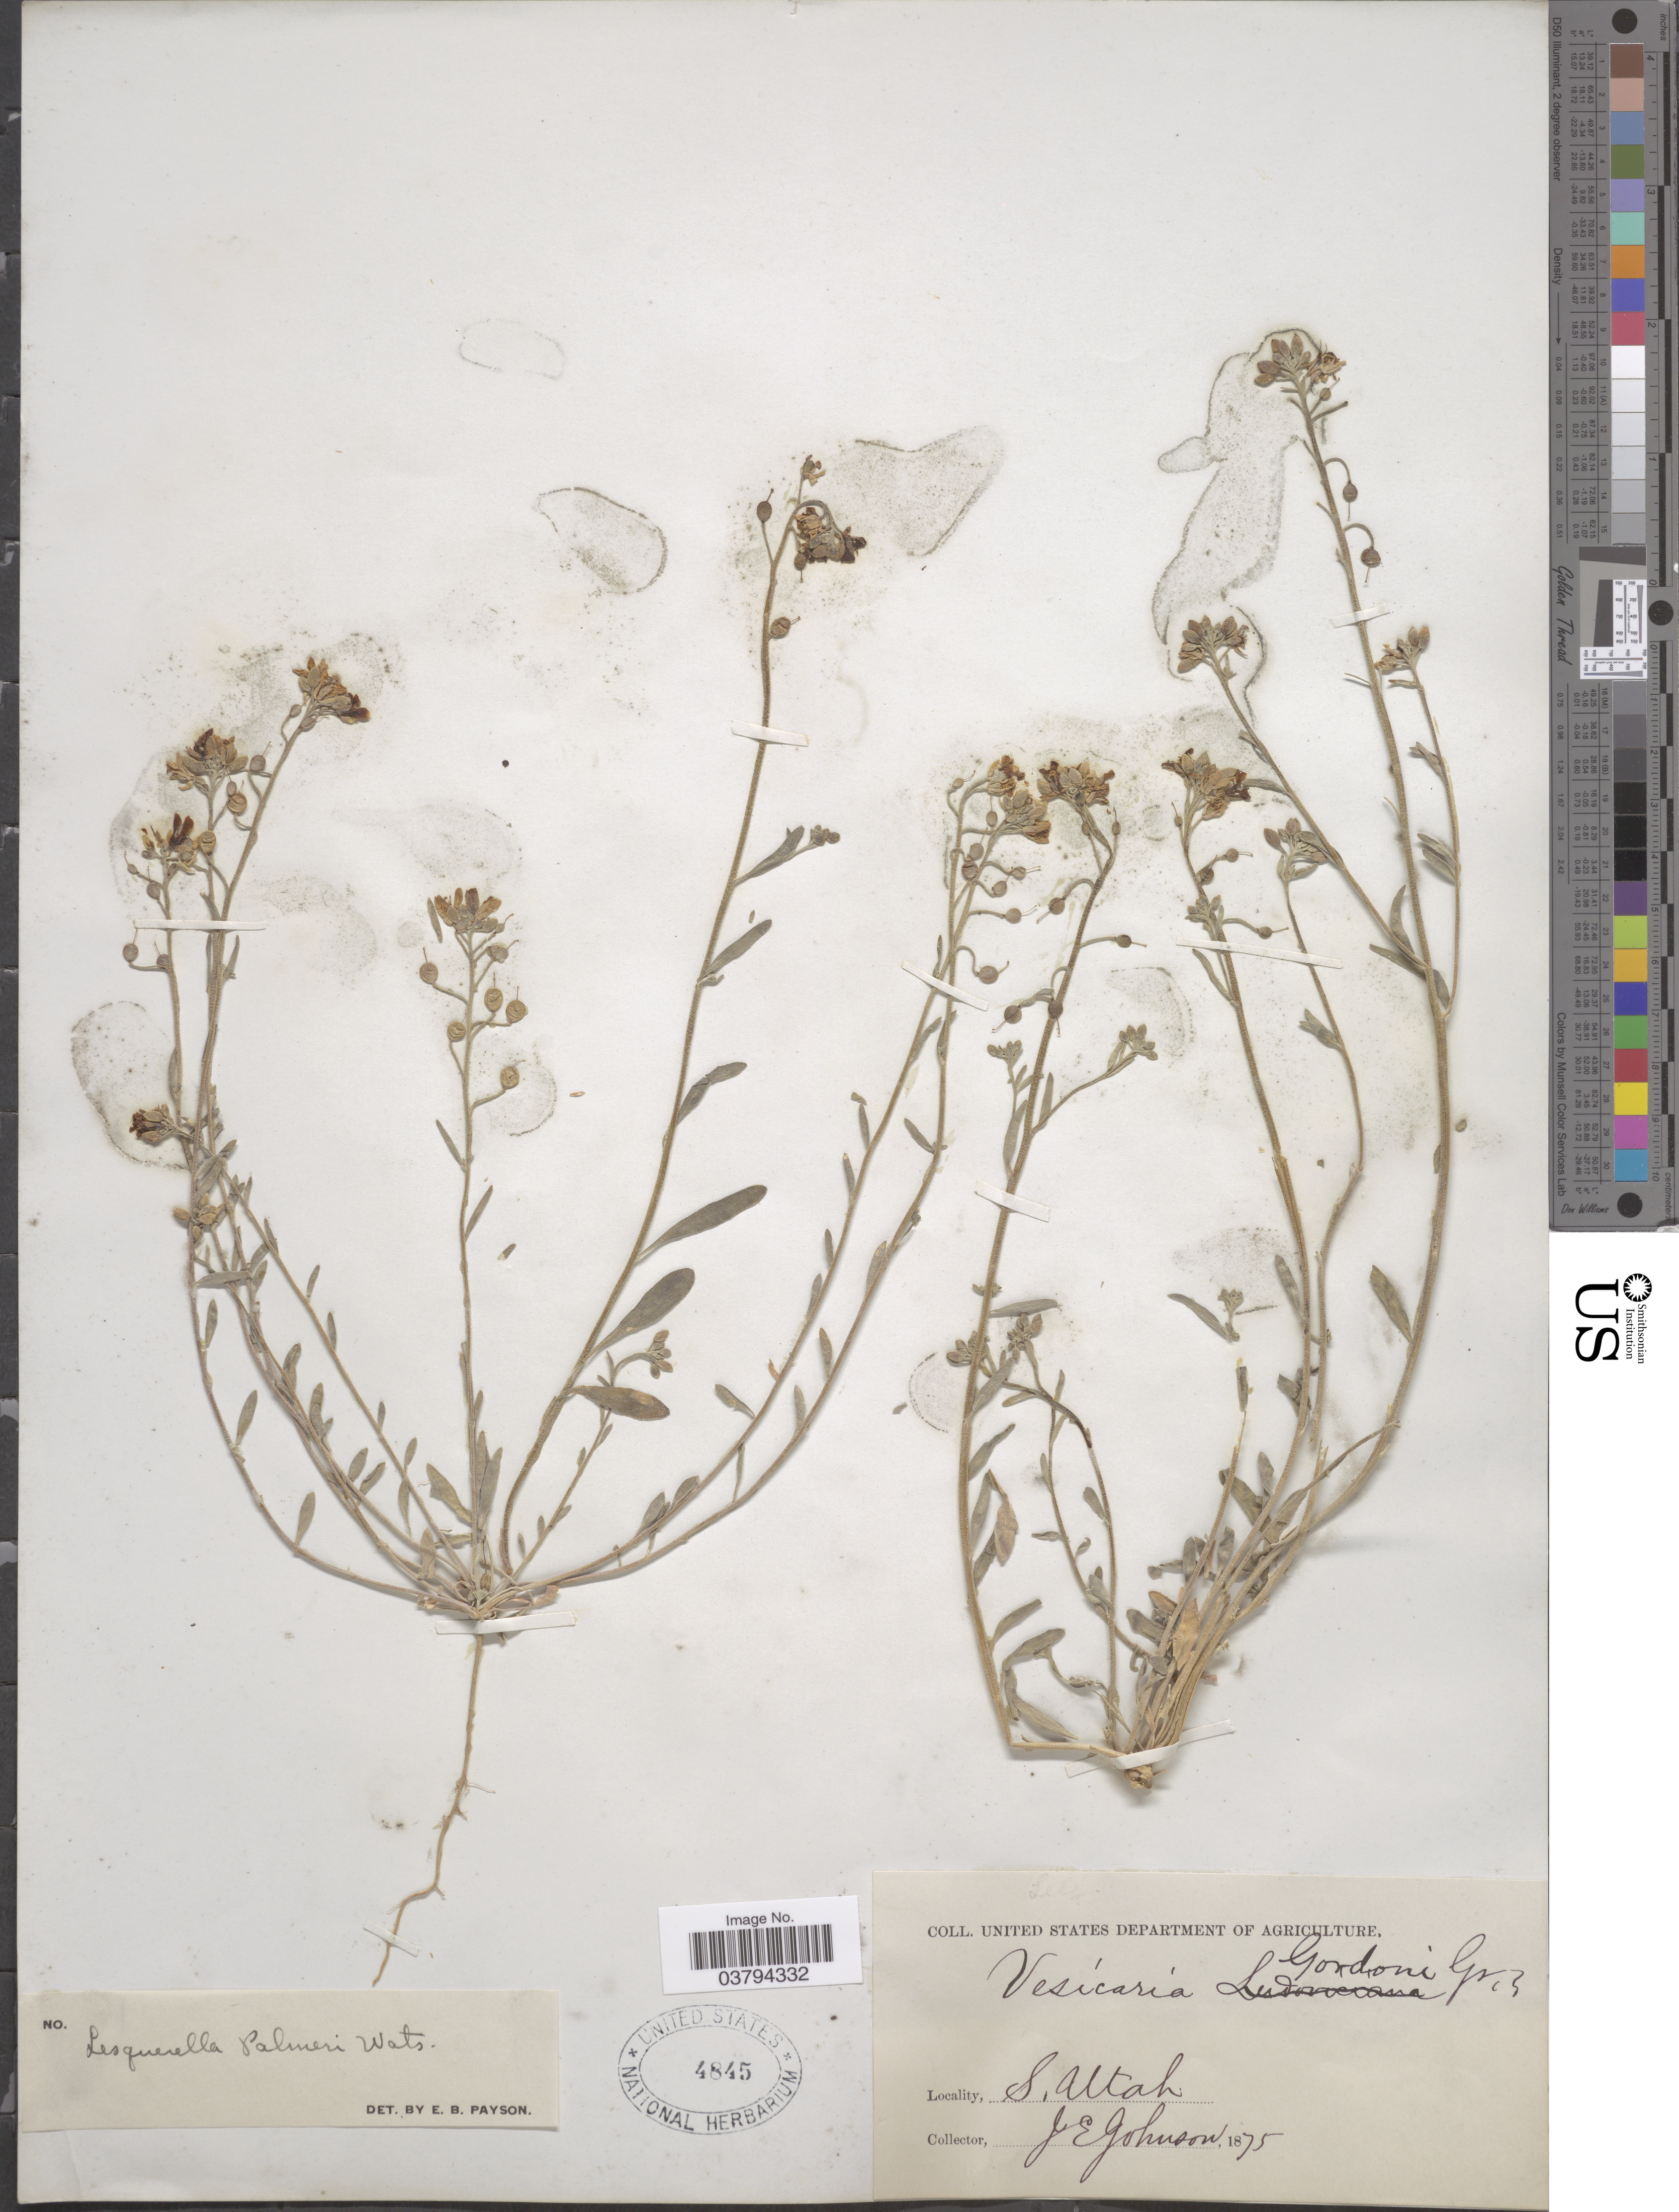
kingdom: Plantae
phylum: Tracheophyta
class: Magnoliopsida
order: Brassicales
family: Brassicaceae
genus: Lesquerella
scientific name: Lesquerella tenella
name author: A. Nelson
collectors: J. E. Johnson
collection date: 1875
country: United States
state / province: Utah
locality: S. Utah.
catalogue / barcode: US 4845